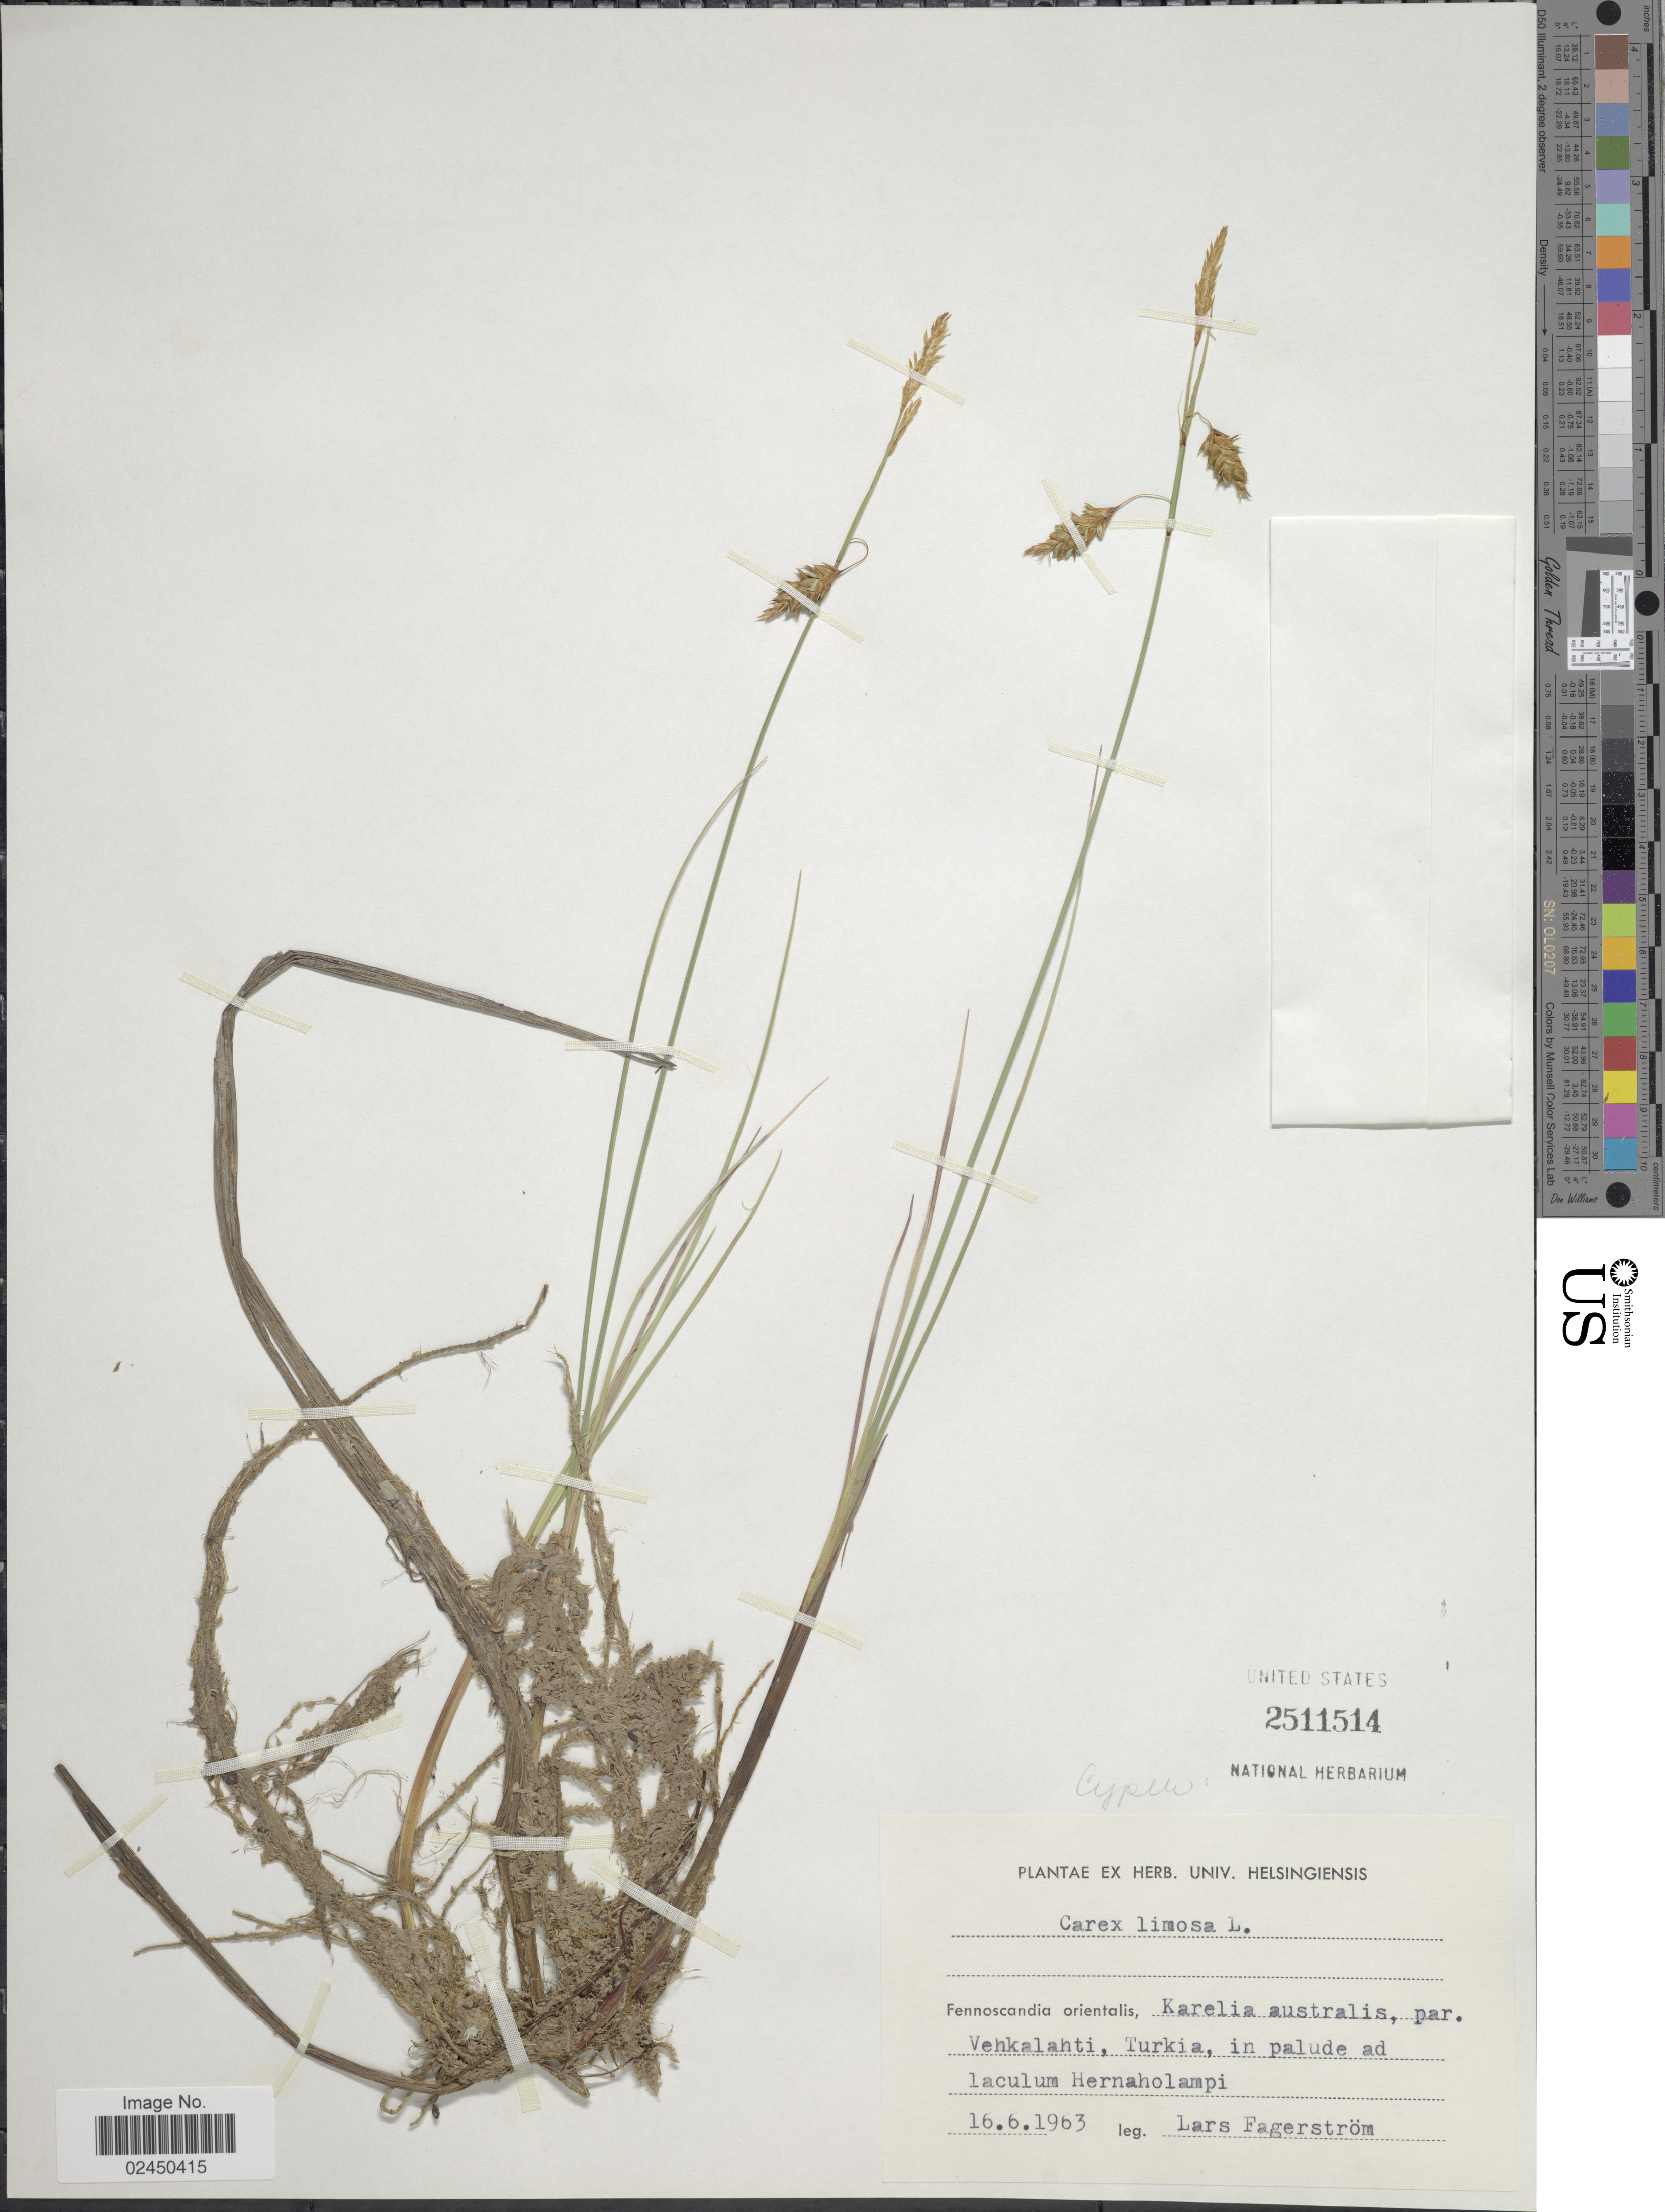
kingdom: Plantae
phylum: Tracheophyta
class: Liliopsida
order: Poales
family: Cyperaceae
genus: Carex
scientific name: Carex limosa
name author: L.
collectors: L. Fagerstrom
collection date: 1963-06-16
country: Russian Federation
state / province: Karelia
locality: Fennoscandia orientalis, Karelia australis, par. Vehkalahti, Turkia, in palude ad laculum Hernaholampi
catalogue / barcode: US 2511514